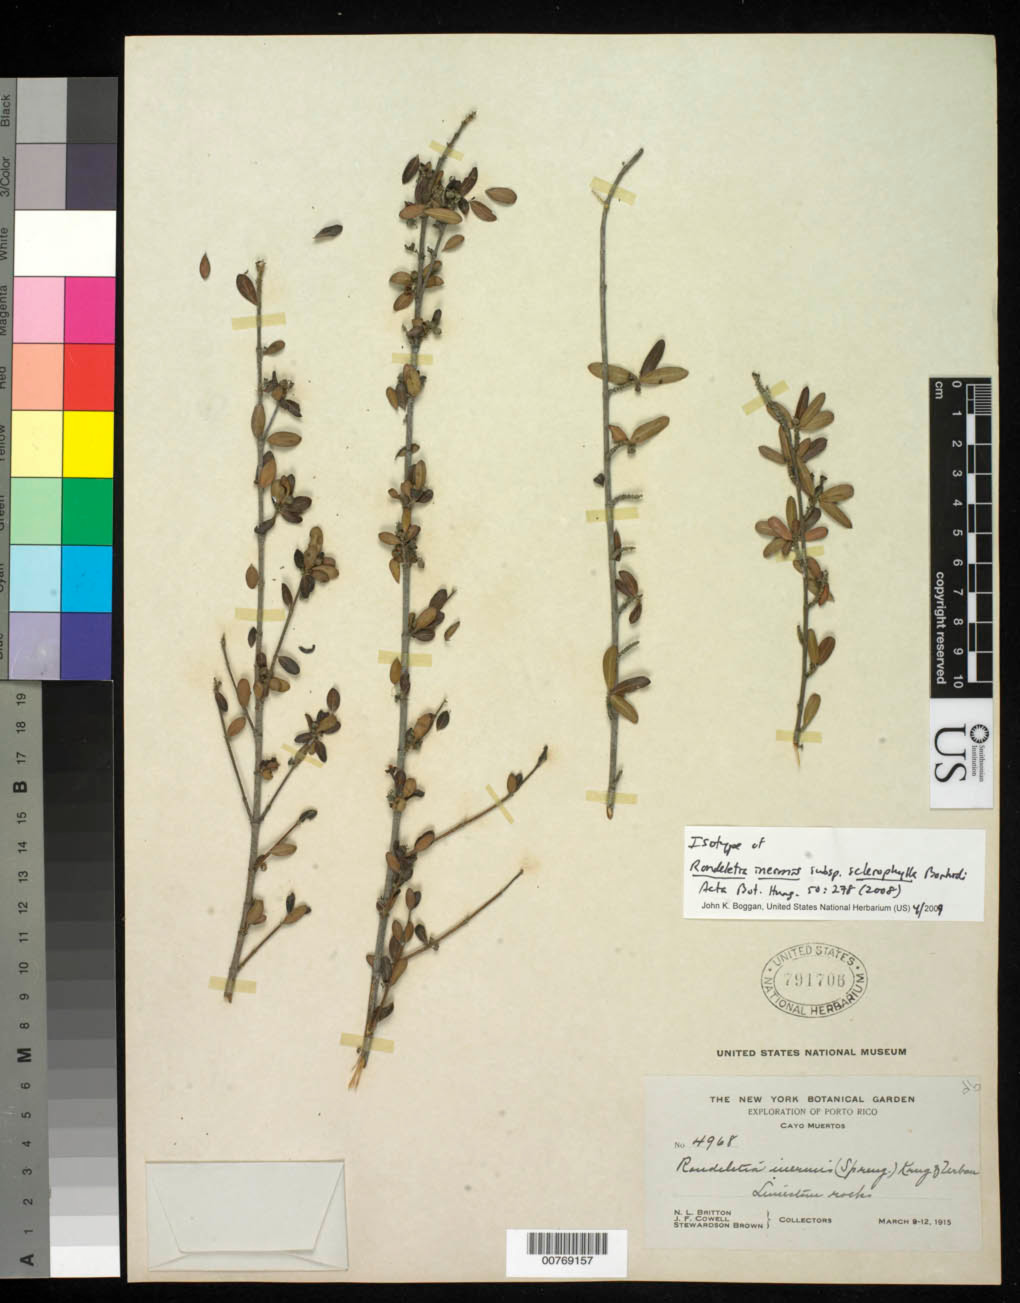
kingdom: Plantae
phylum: Tracheophyta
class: Magnoliopsida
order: Gentianales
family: Rubiaceae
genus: Rondeletia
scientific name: Rondeletia inermis subsp. sclerophylla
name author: Borhidi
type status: Isotype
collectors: N. Britton, J. F. Cowell & S. Brown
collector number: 4968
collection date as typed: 09 Mar 1915 to 12 Mar 1915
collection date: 1915-03-09/1915-03-12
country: Puerto Rico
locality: Cayo Muertos.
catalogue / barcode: US 791706